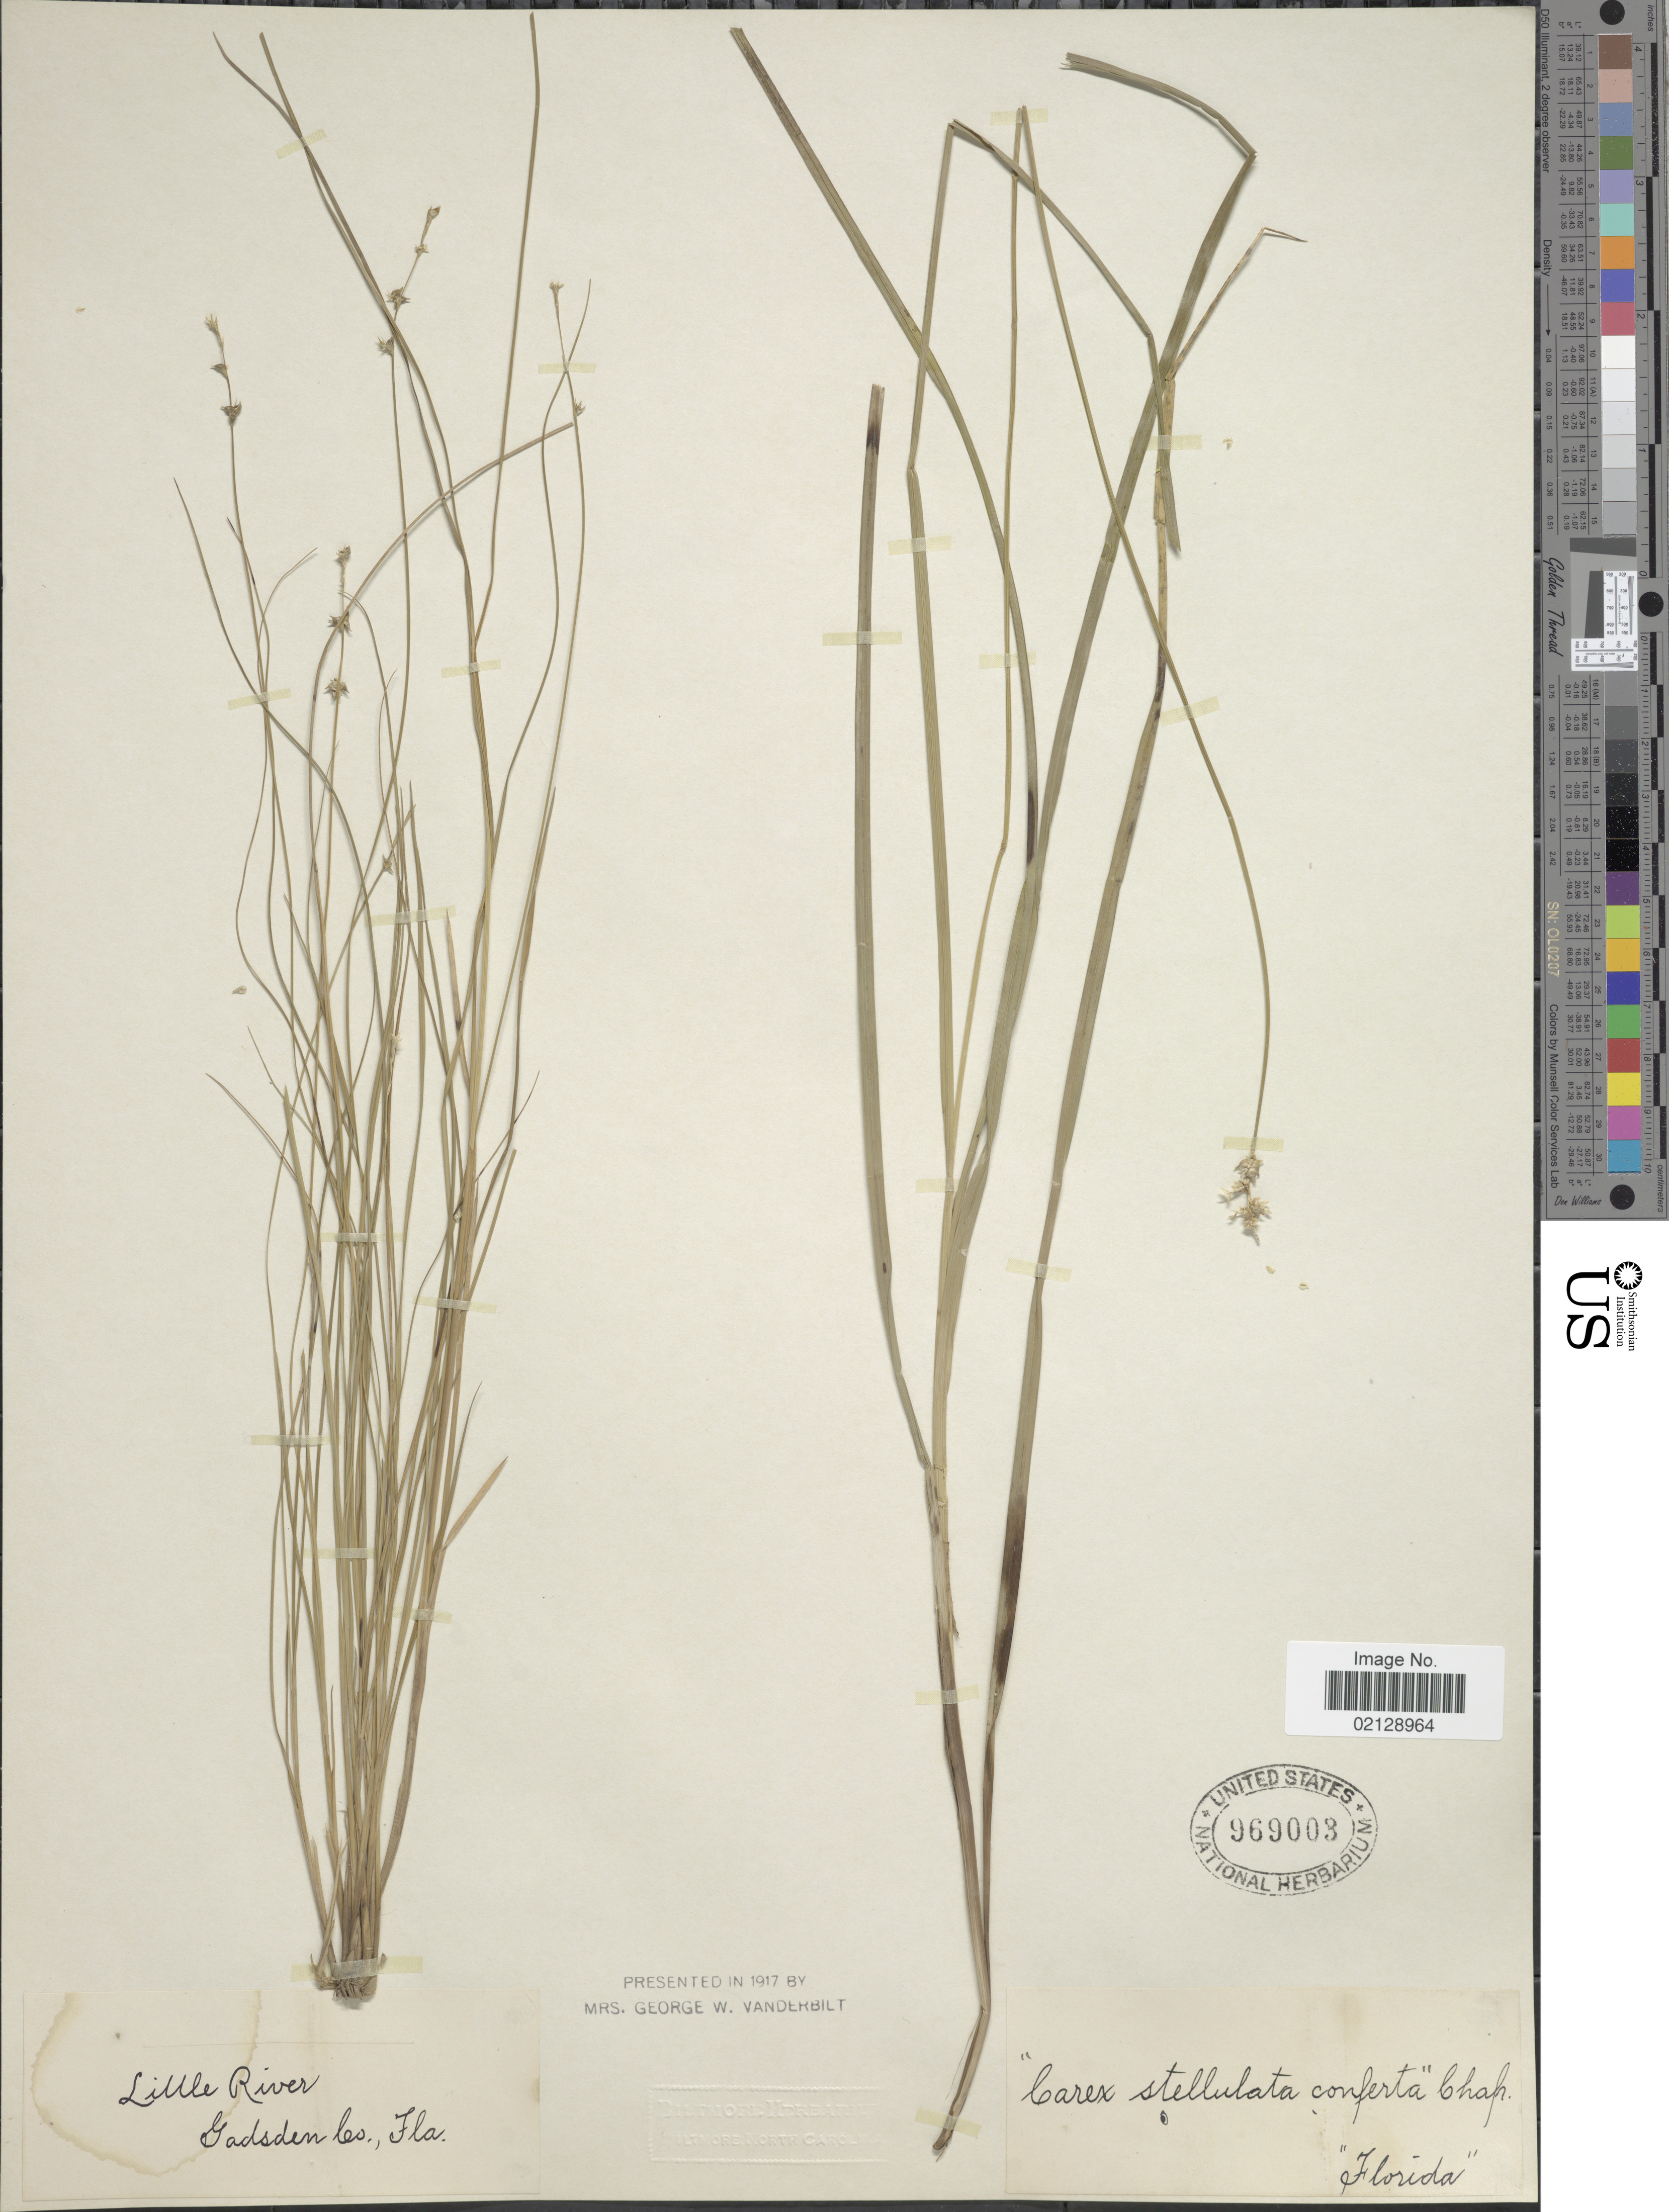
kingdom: Plantae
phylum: Tracheophyta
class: Liliopsida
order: Poales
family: Cyperaceae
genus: Carex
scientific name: Carex atlantica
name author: L.H. Bailey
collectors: A. W. Chapman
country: United States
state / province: Florida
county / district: Gadsden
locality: Little River, Gadsden County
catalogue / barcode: US 969003